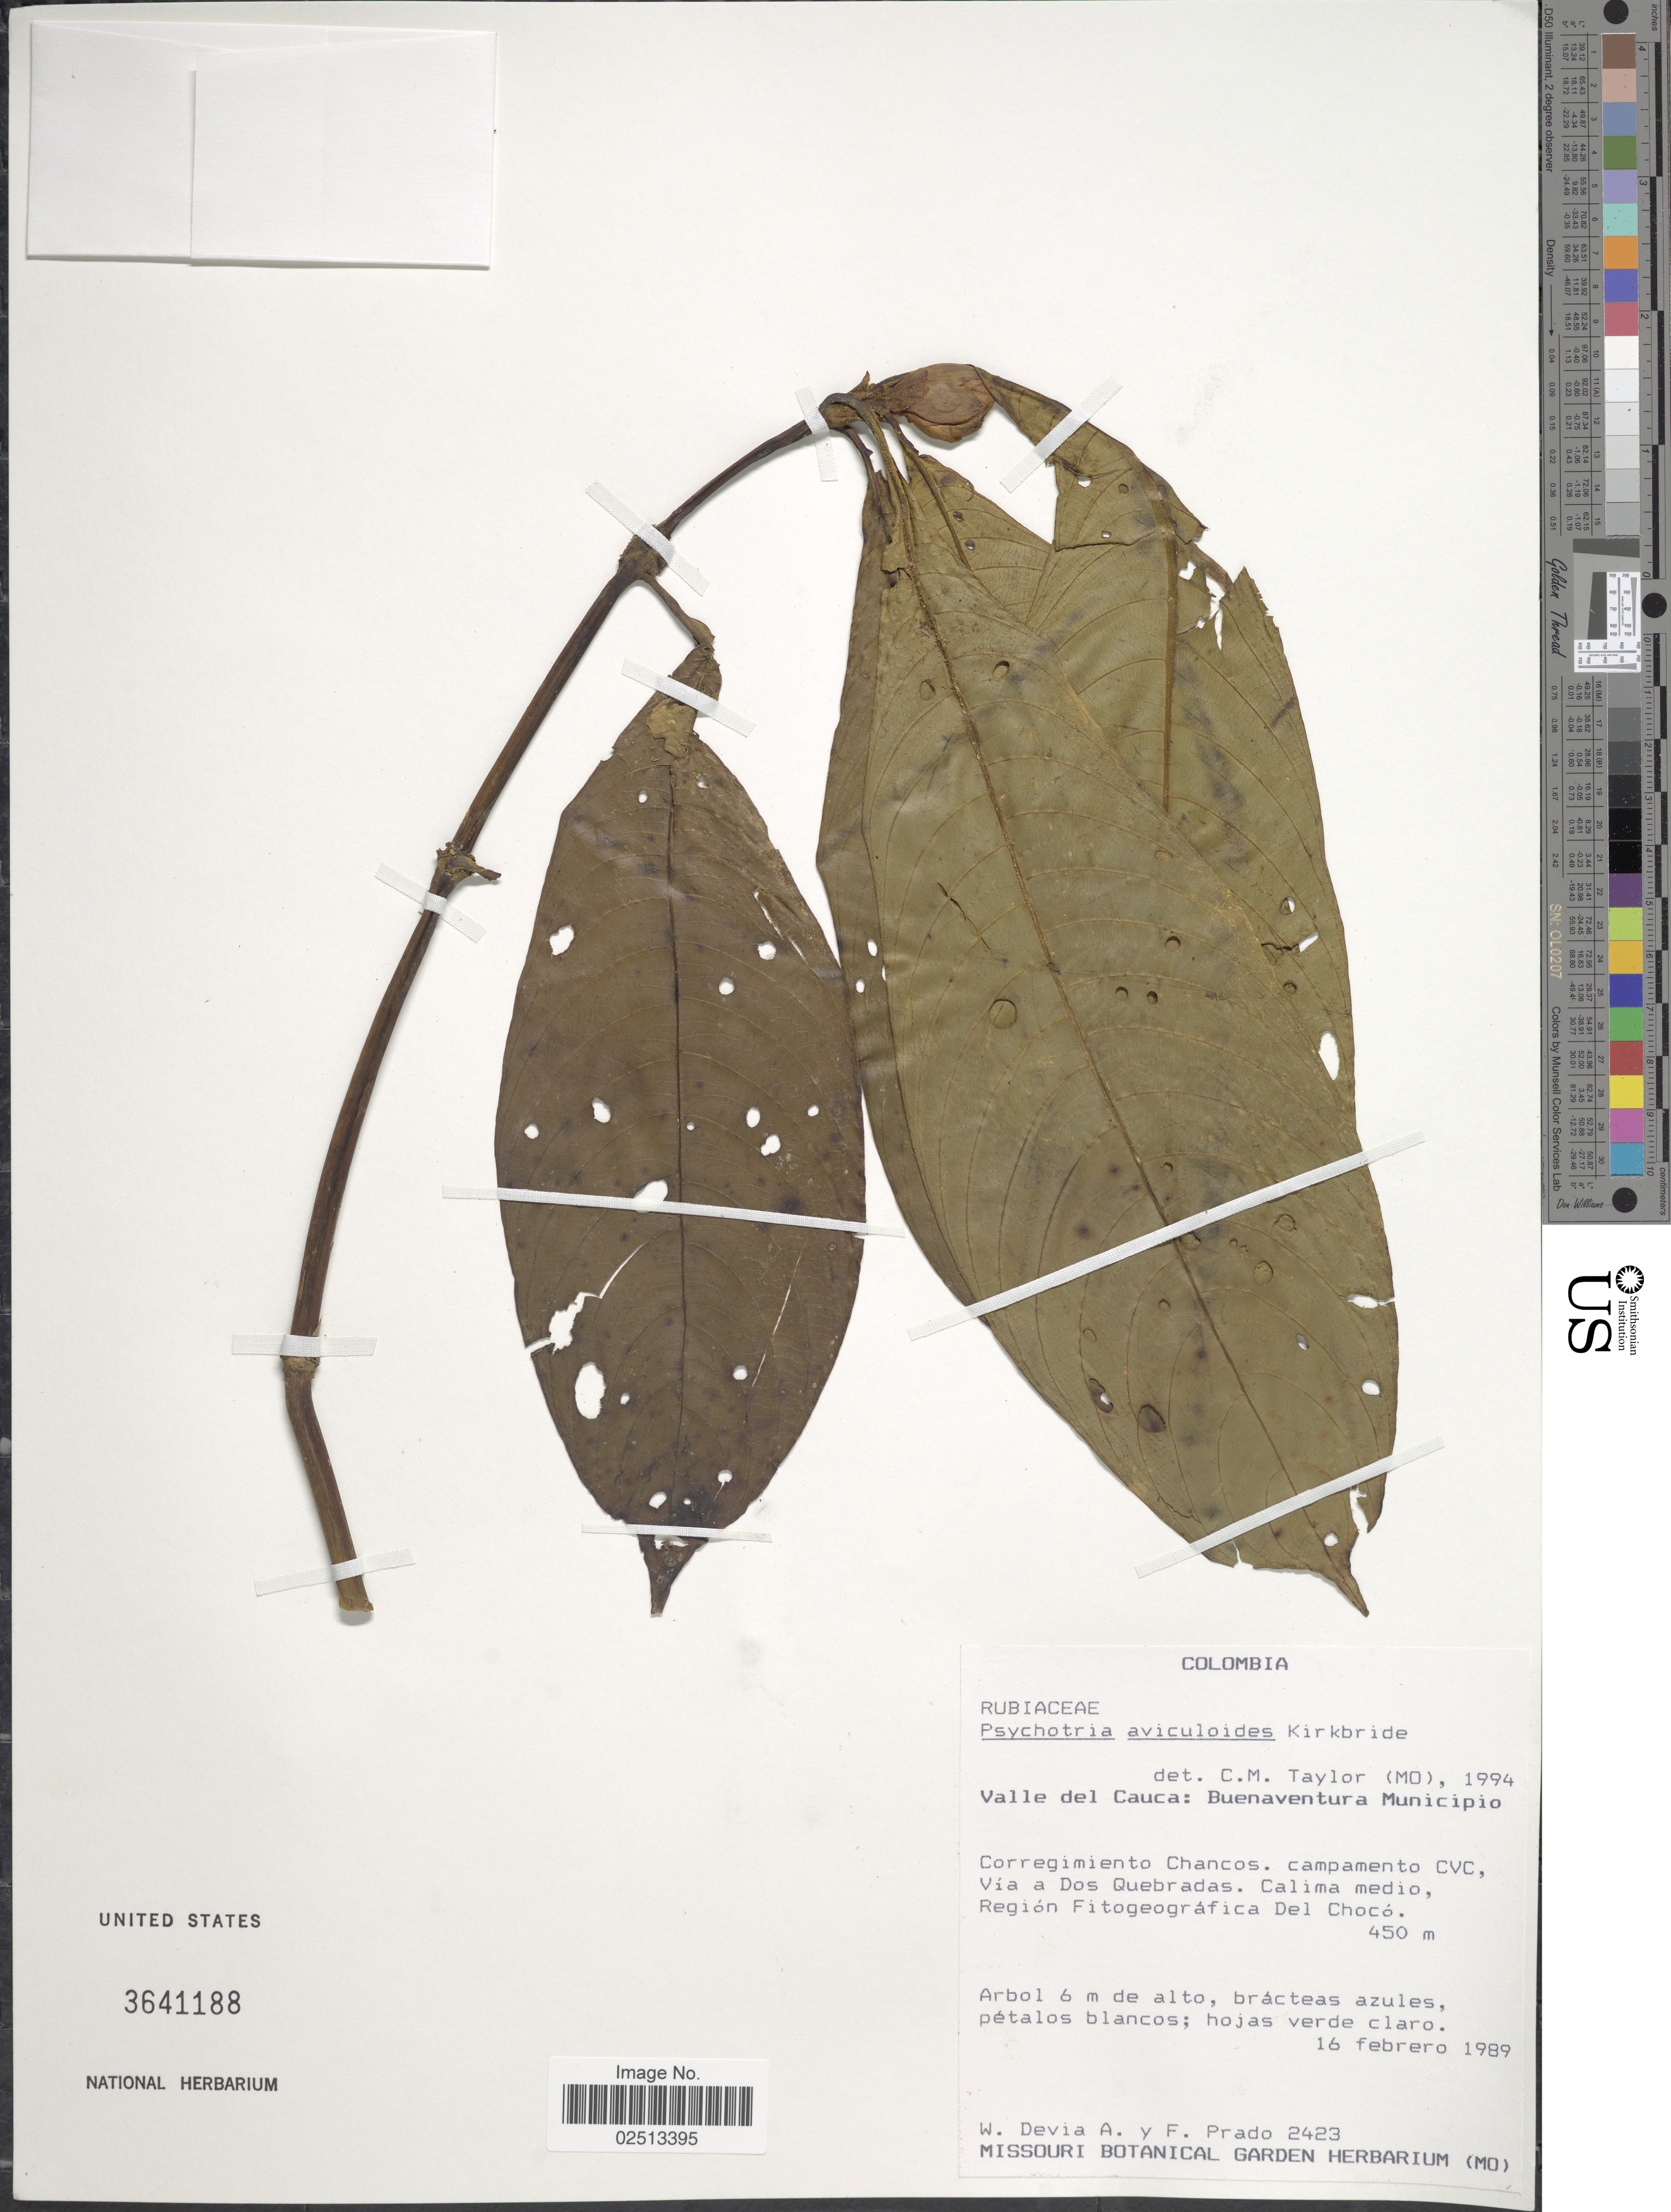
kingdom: Plantae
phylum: Tracheophyta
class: Magnoliopsida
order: Gentianales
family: Rubiaceae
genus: Psychotria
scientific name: Psychotria aviculoides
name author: J.H. Kirkbr.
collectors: W. Devia A. & F. Prado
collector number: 2423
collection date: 1989-02-16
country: Colombia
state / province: Valle del Cauca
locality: Buenaventura Municipio, Corregimiento Chancos. campamento CVC, Vía a Dos Quebradas. Calima medio, Región Fitogeográfica Del Chocó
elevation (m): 450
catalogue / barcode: US 3641188